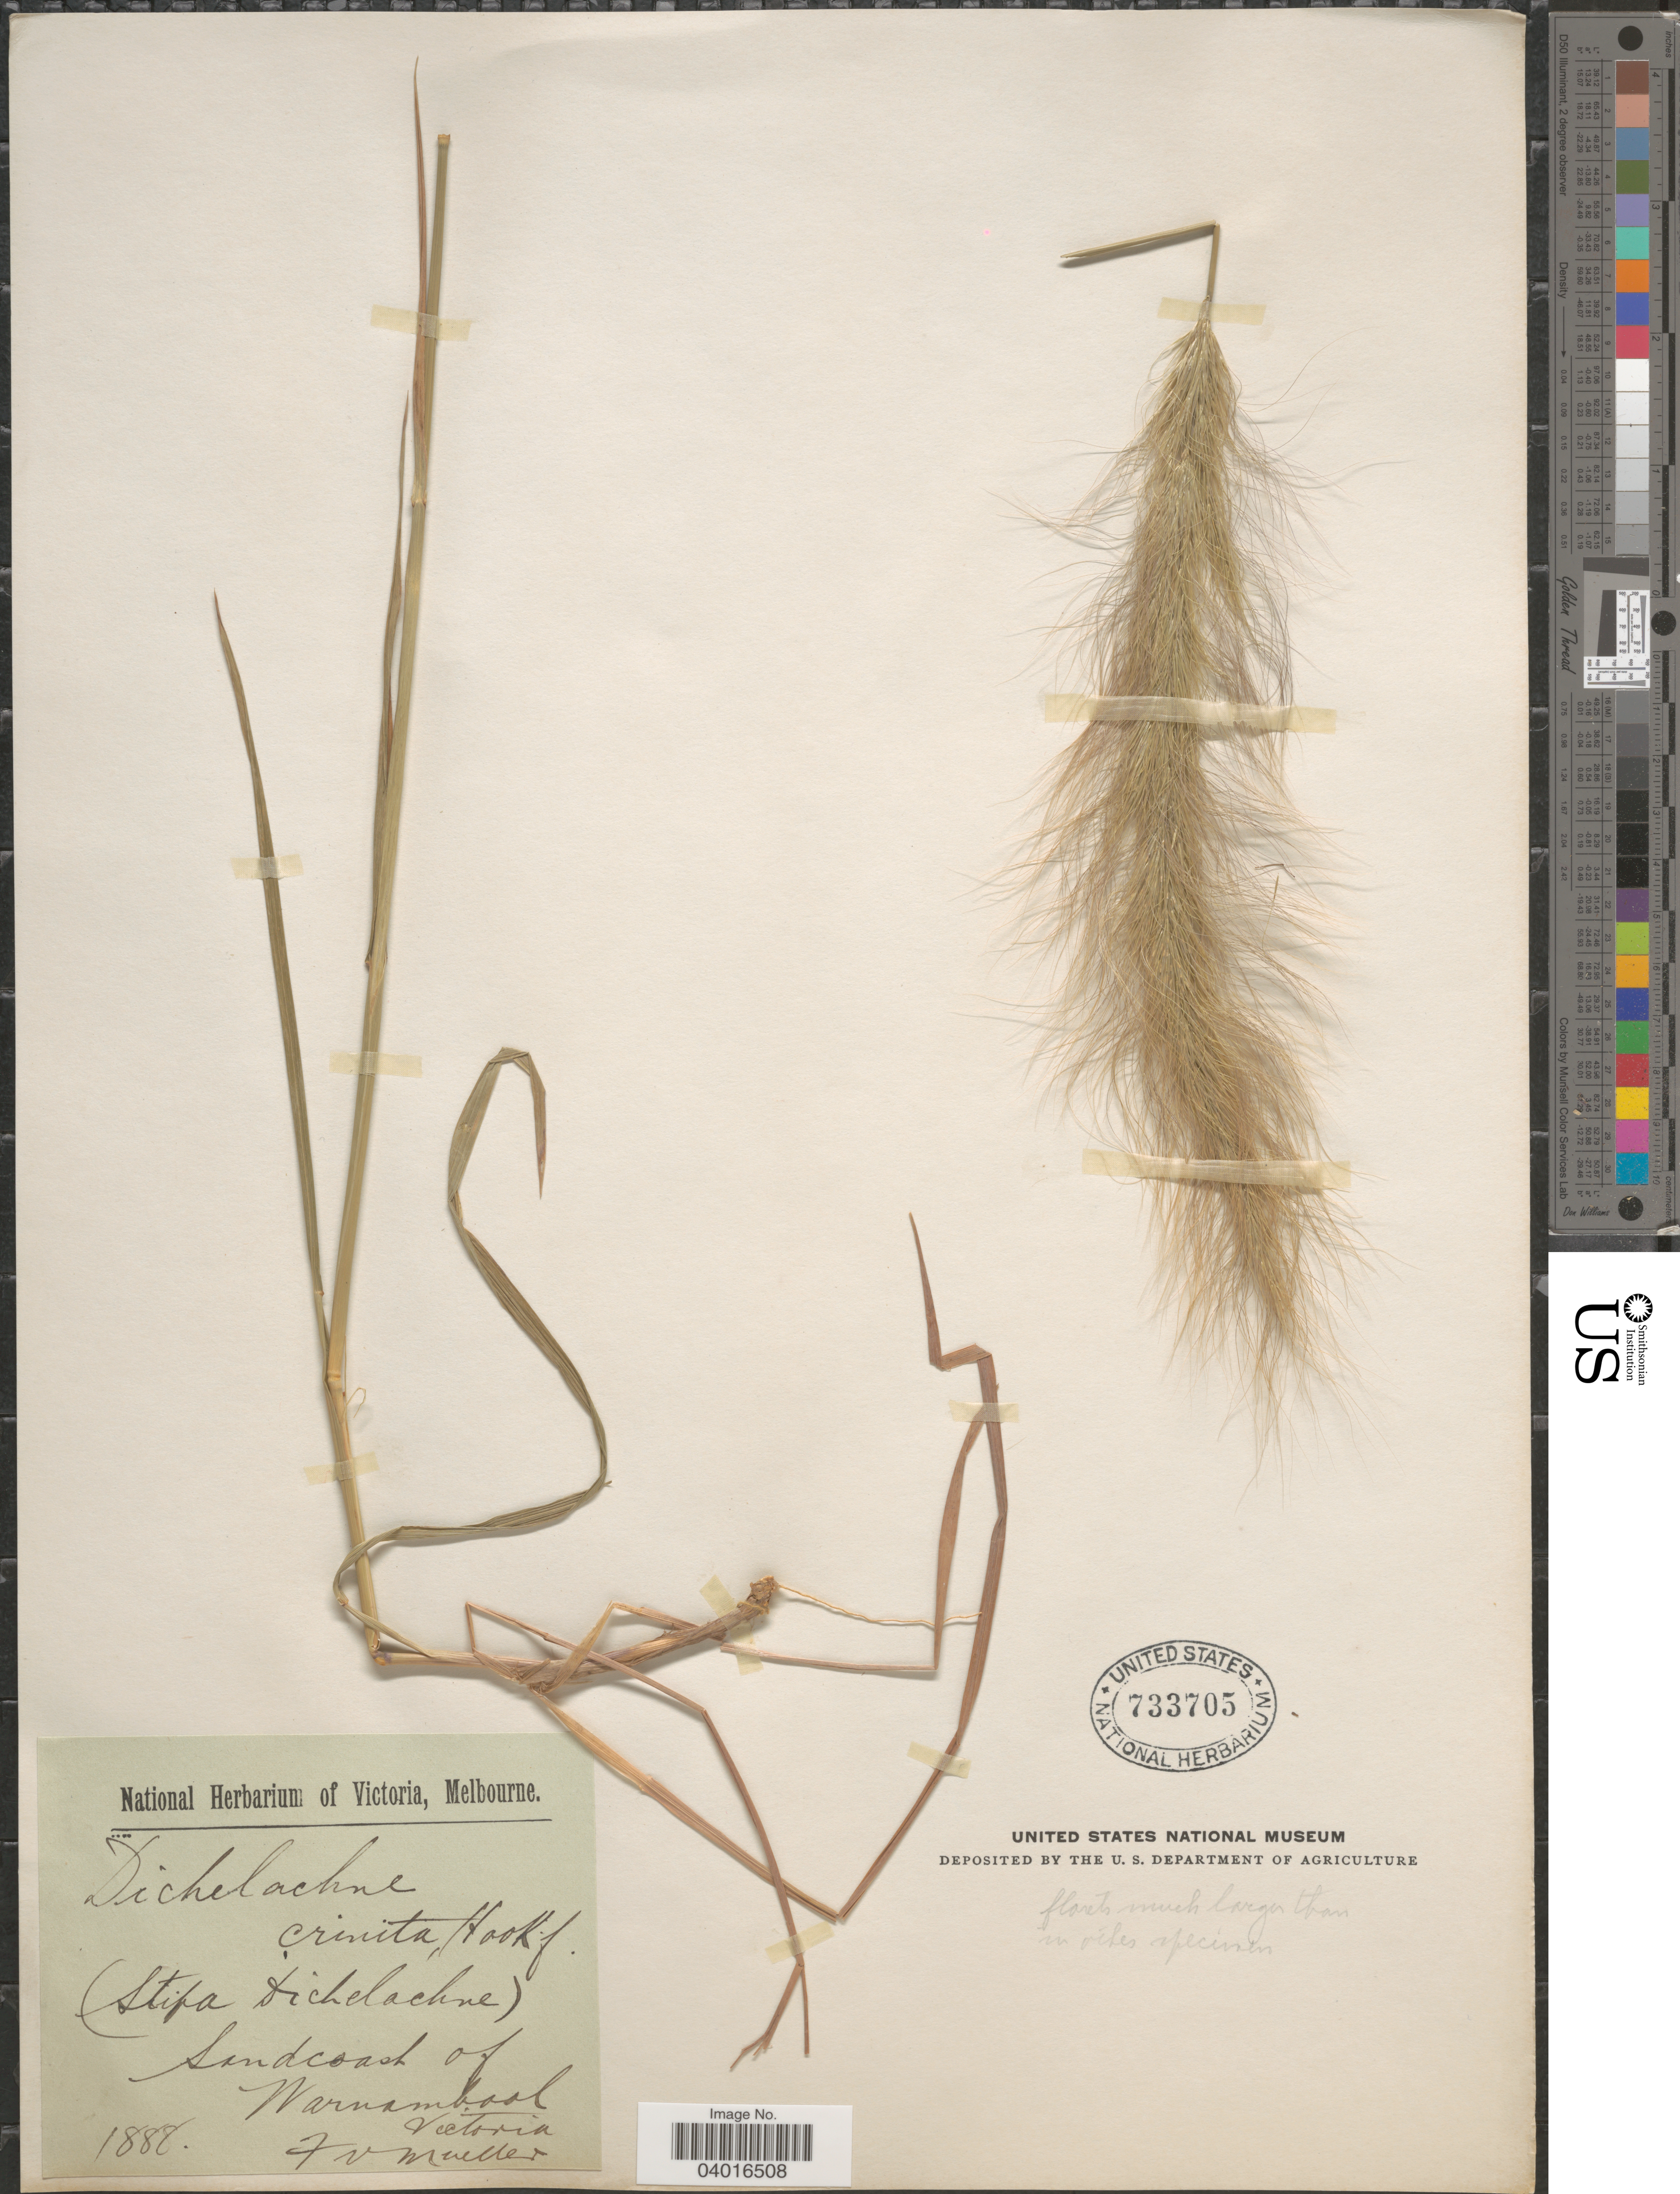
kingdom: Plantae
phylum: Tracheophyta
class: Liliopsida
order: Poales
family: Poaceae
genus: Dichelachne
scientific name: Dichelachne crinita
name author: Hook. f.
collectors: F. von Mueller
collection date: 1888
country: Australia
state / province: Victoria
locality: Sandcoast of Warnambool. Victoria.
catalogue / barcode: US 733705